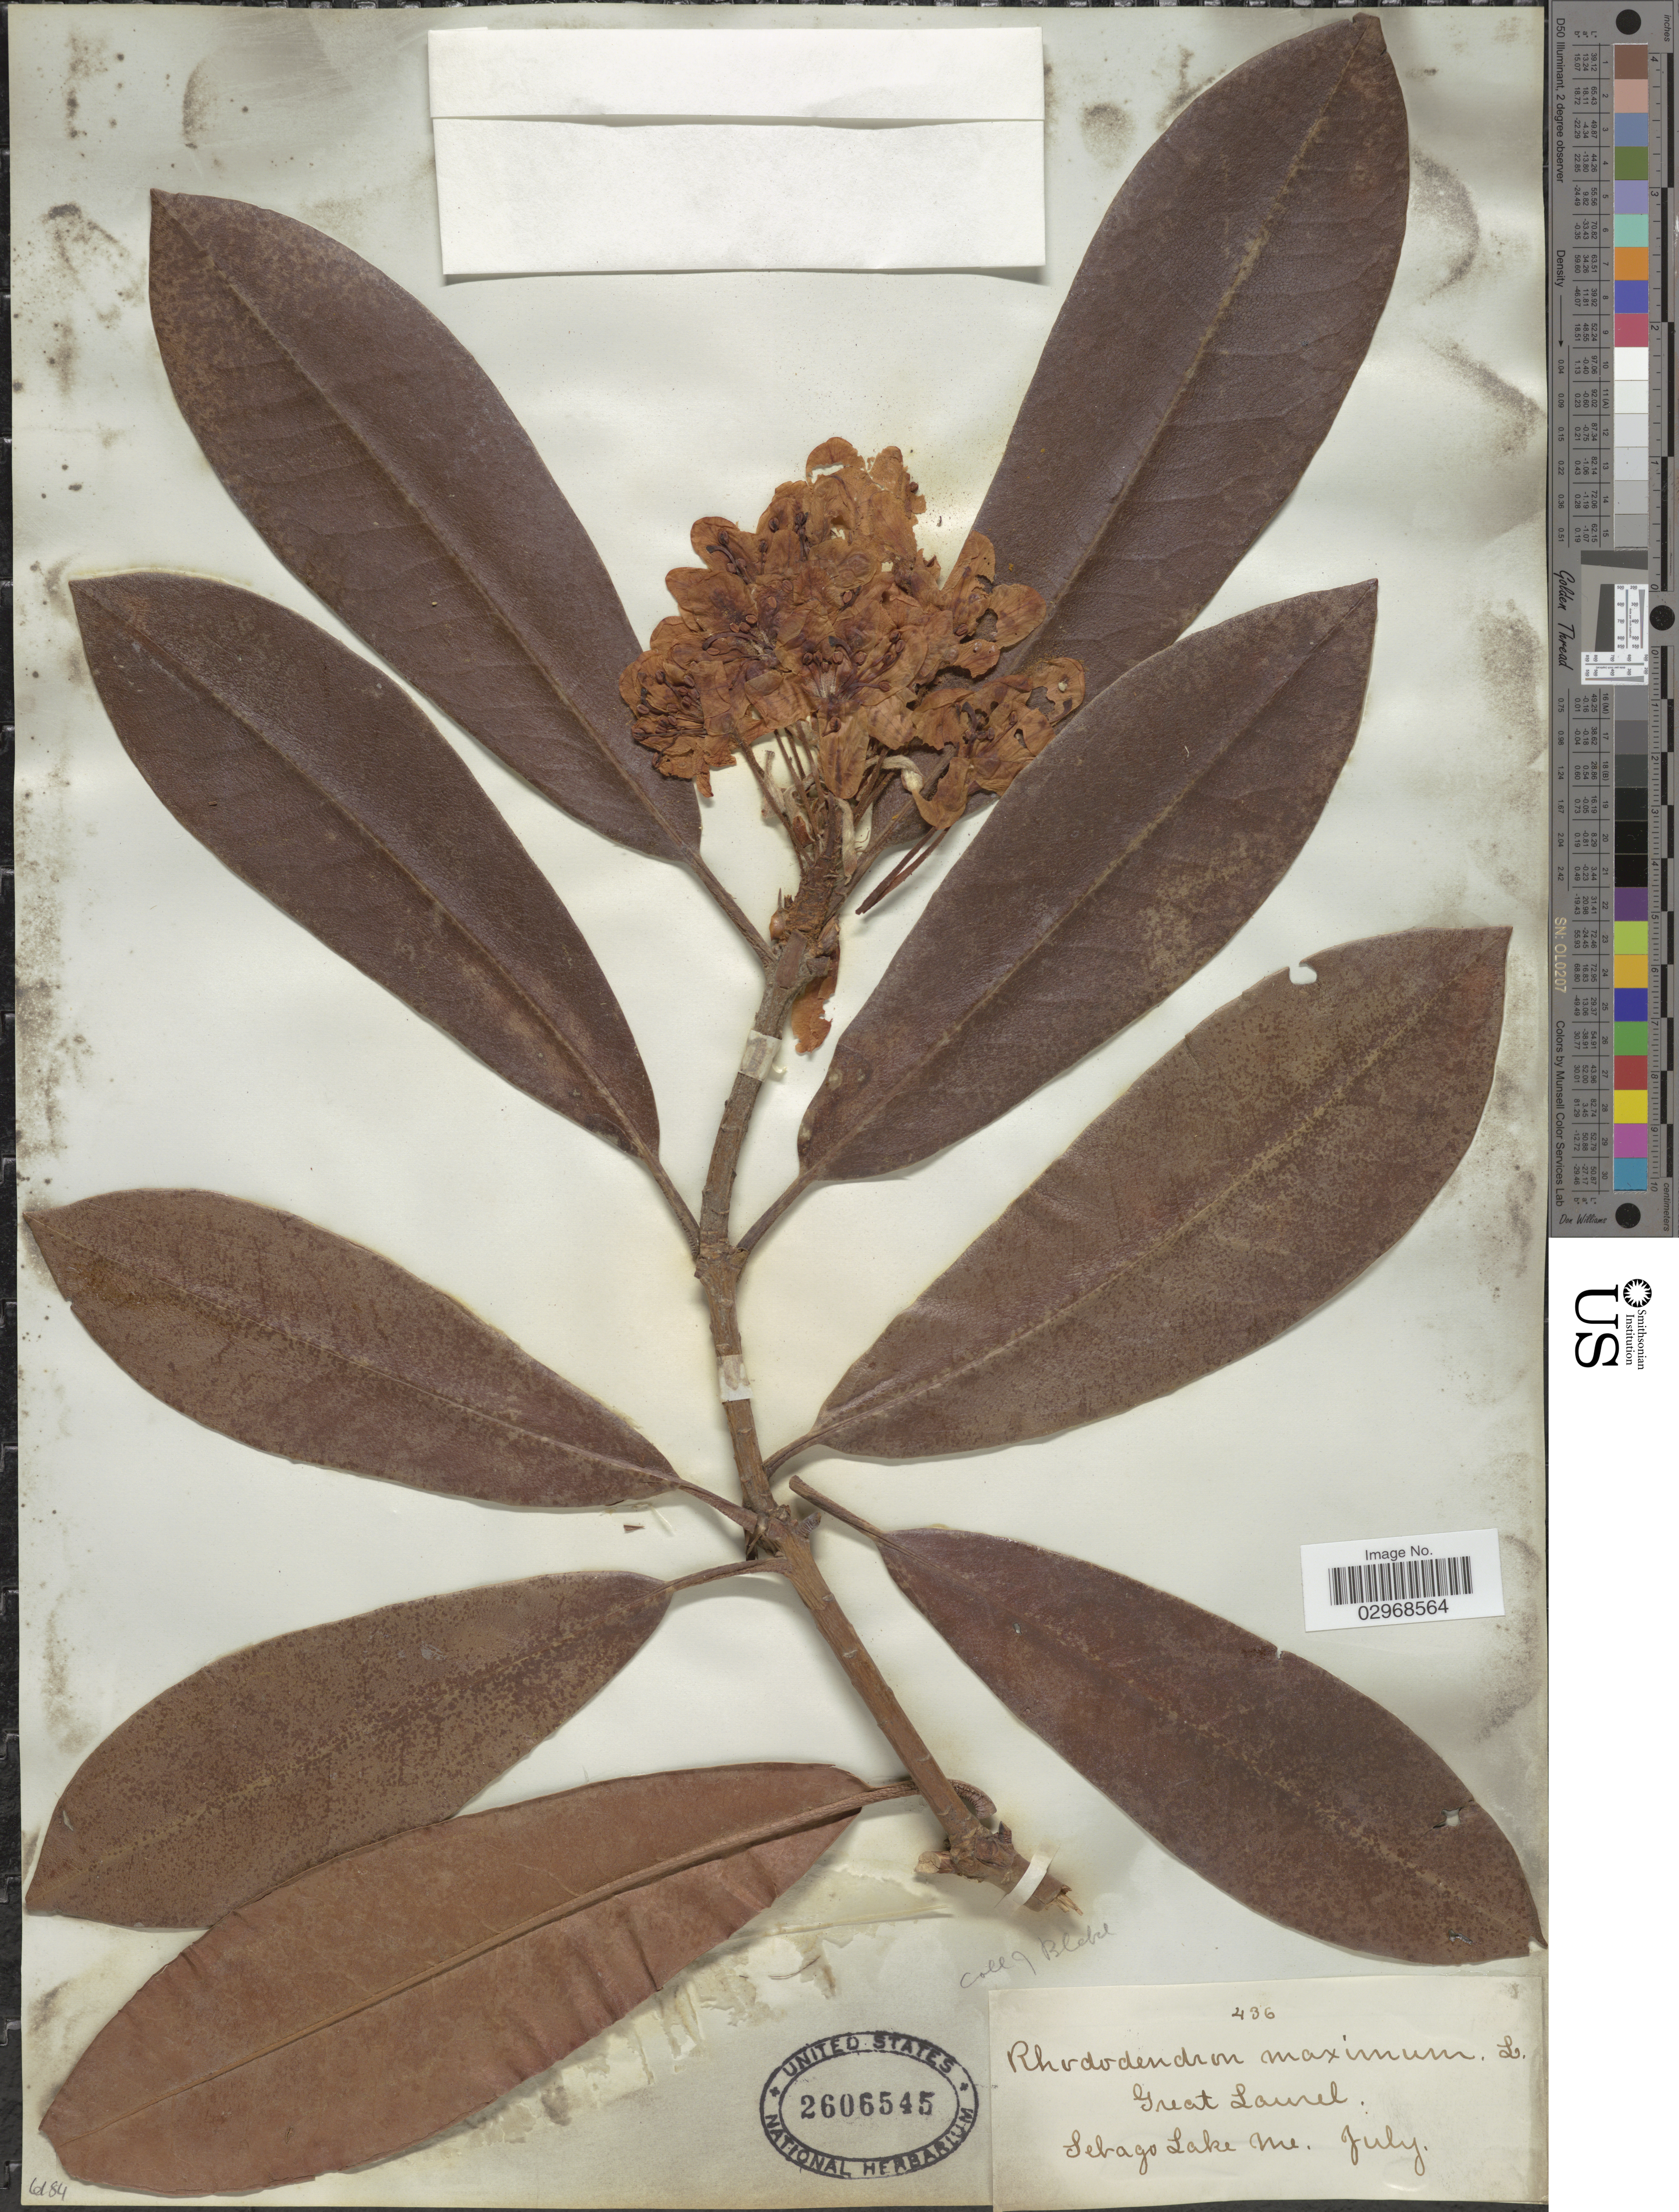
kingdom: Plantae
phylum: Tracheophyta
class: Magnoliopsida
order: Ericales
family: Ericaceae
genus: Rhododendron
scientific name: Rhododendron maximum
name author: L.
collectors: J. Blake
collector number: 436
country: United States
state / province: Maine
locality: Sebago Lake.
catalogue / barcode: US 2606545